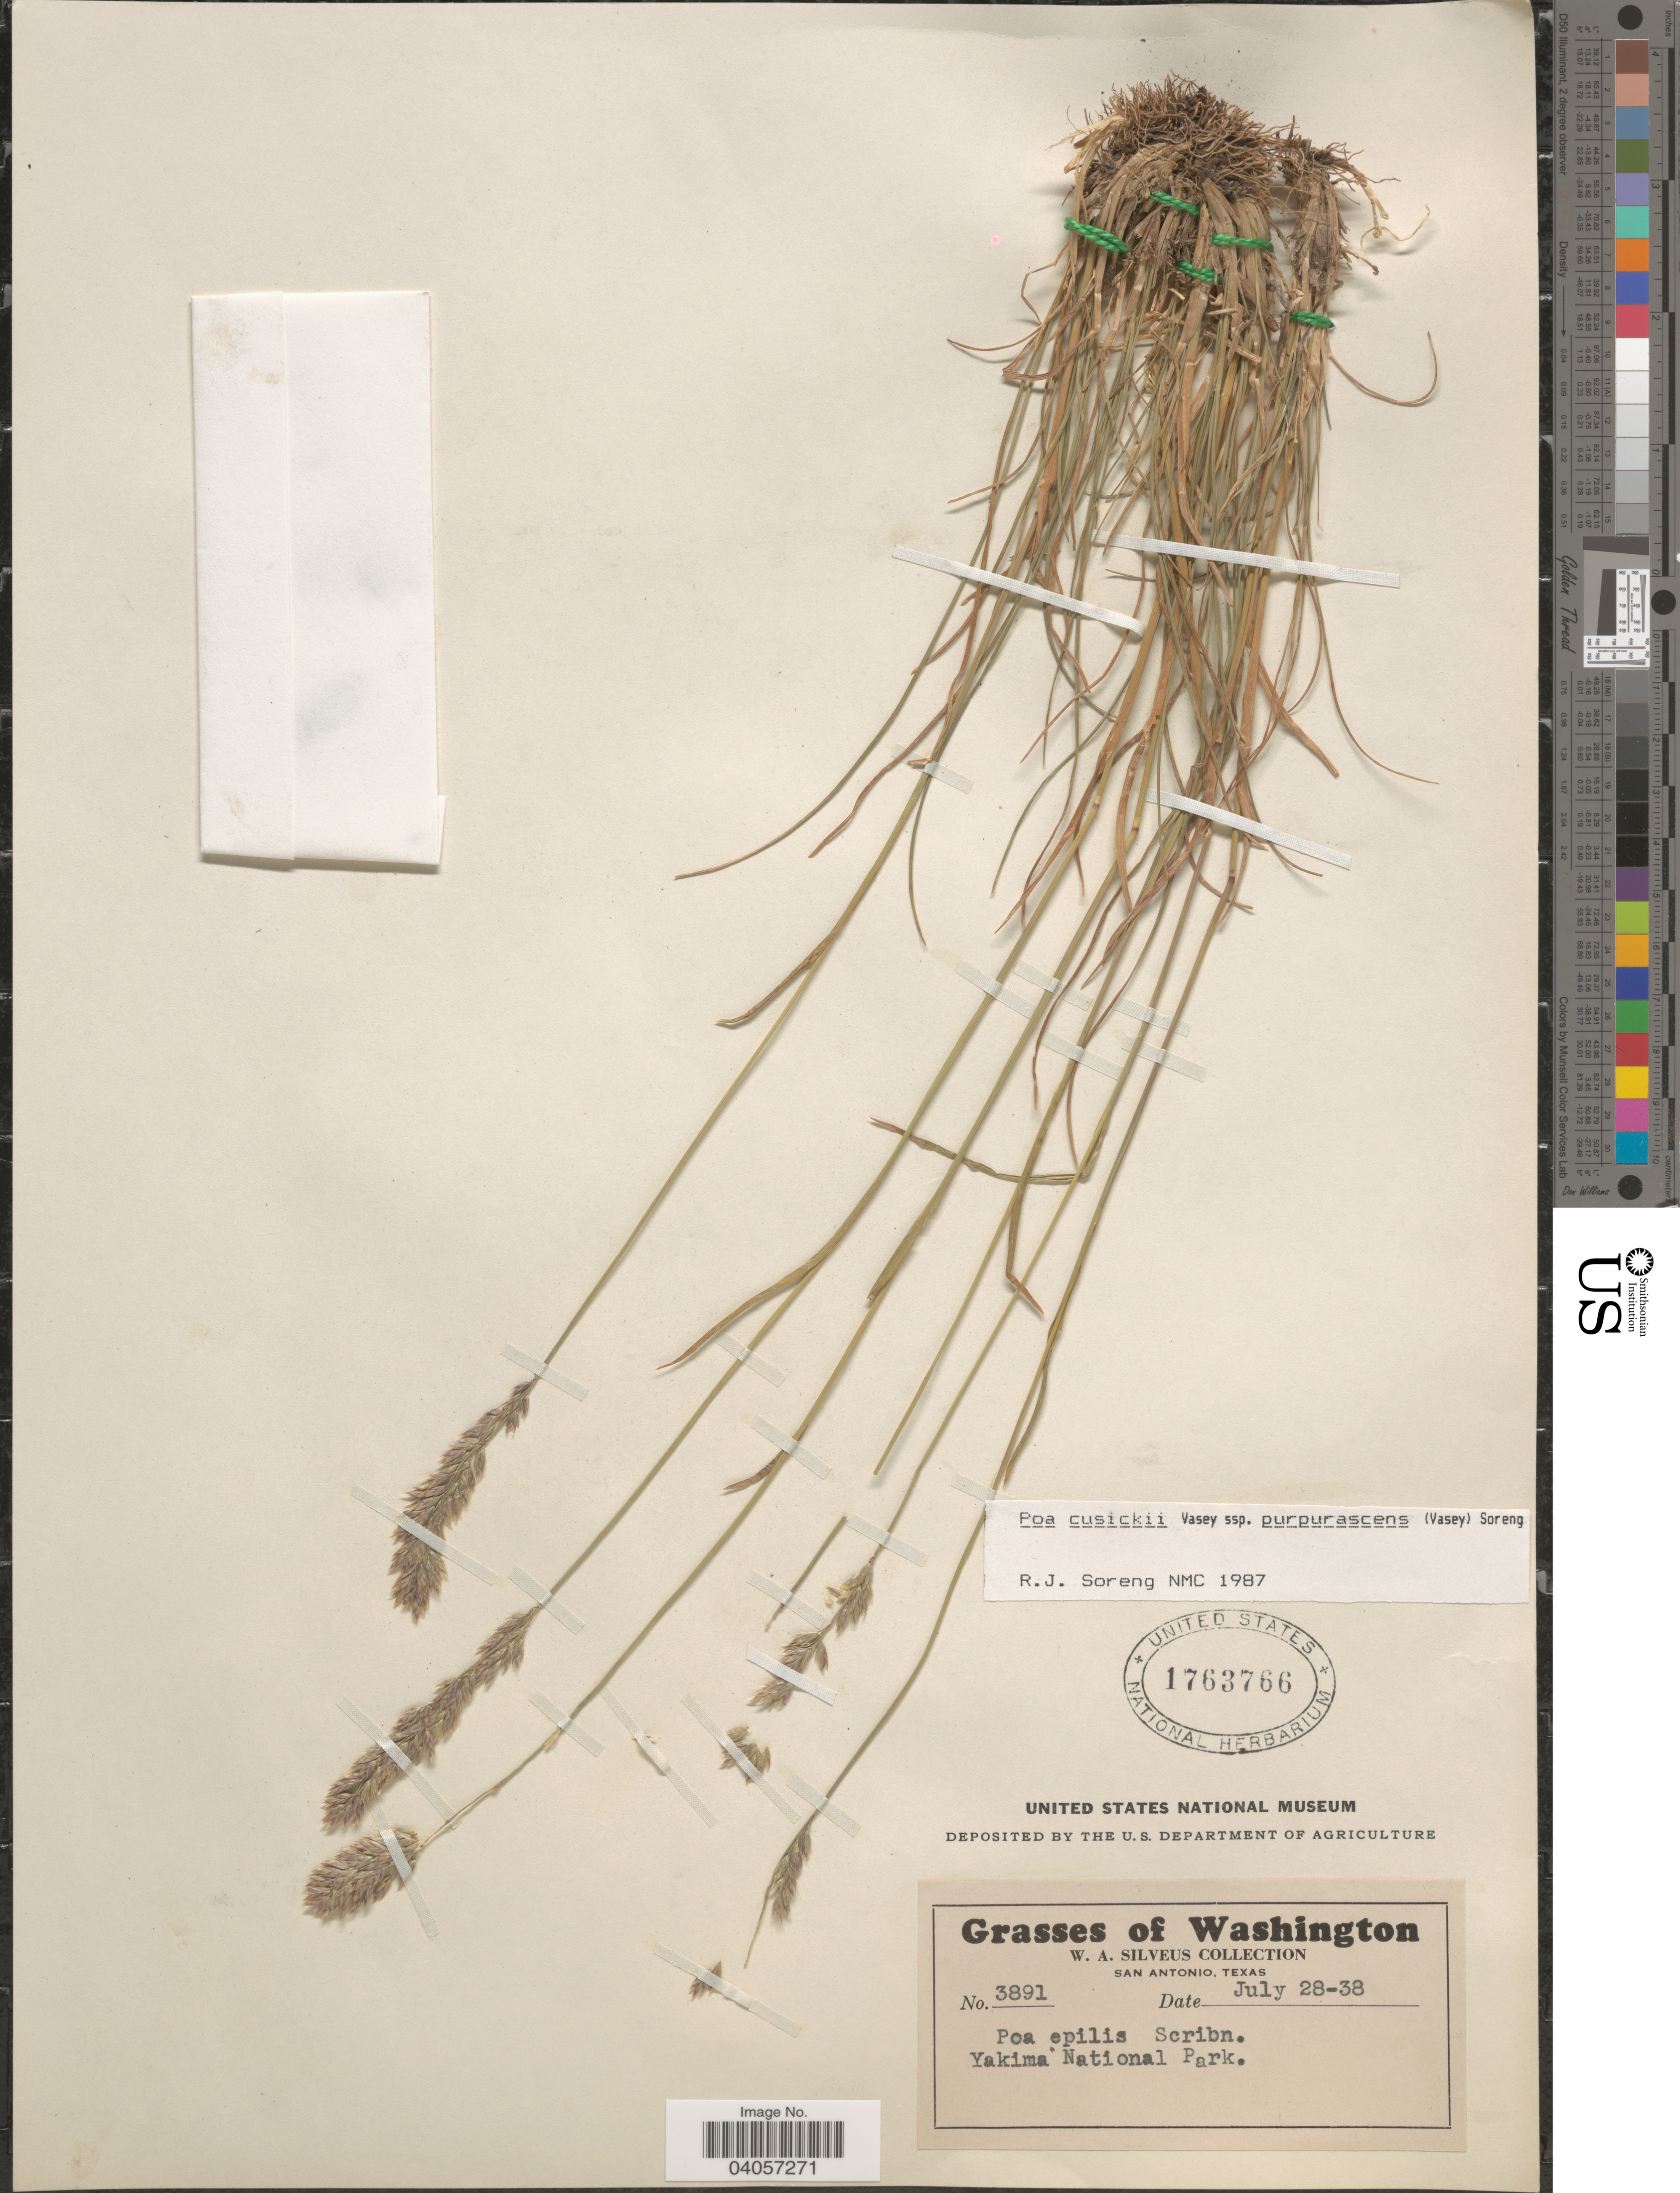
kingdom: Plantae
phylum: Tracheophyta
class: Liliopsida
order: Poales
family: Poaceae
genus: Poa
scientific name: Poa cusickii subsp. purpurascens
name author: (Vasey) Soreng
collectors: W. Silveus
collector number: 3891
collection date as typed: Transcribed d/m/y: 28/7/38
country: United States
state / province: Washington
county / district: Yakima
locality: Yakima National Park.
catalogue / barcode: US 1763766